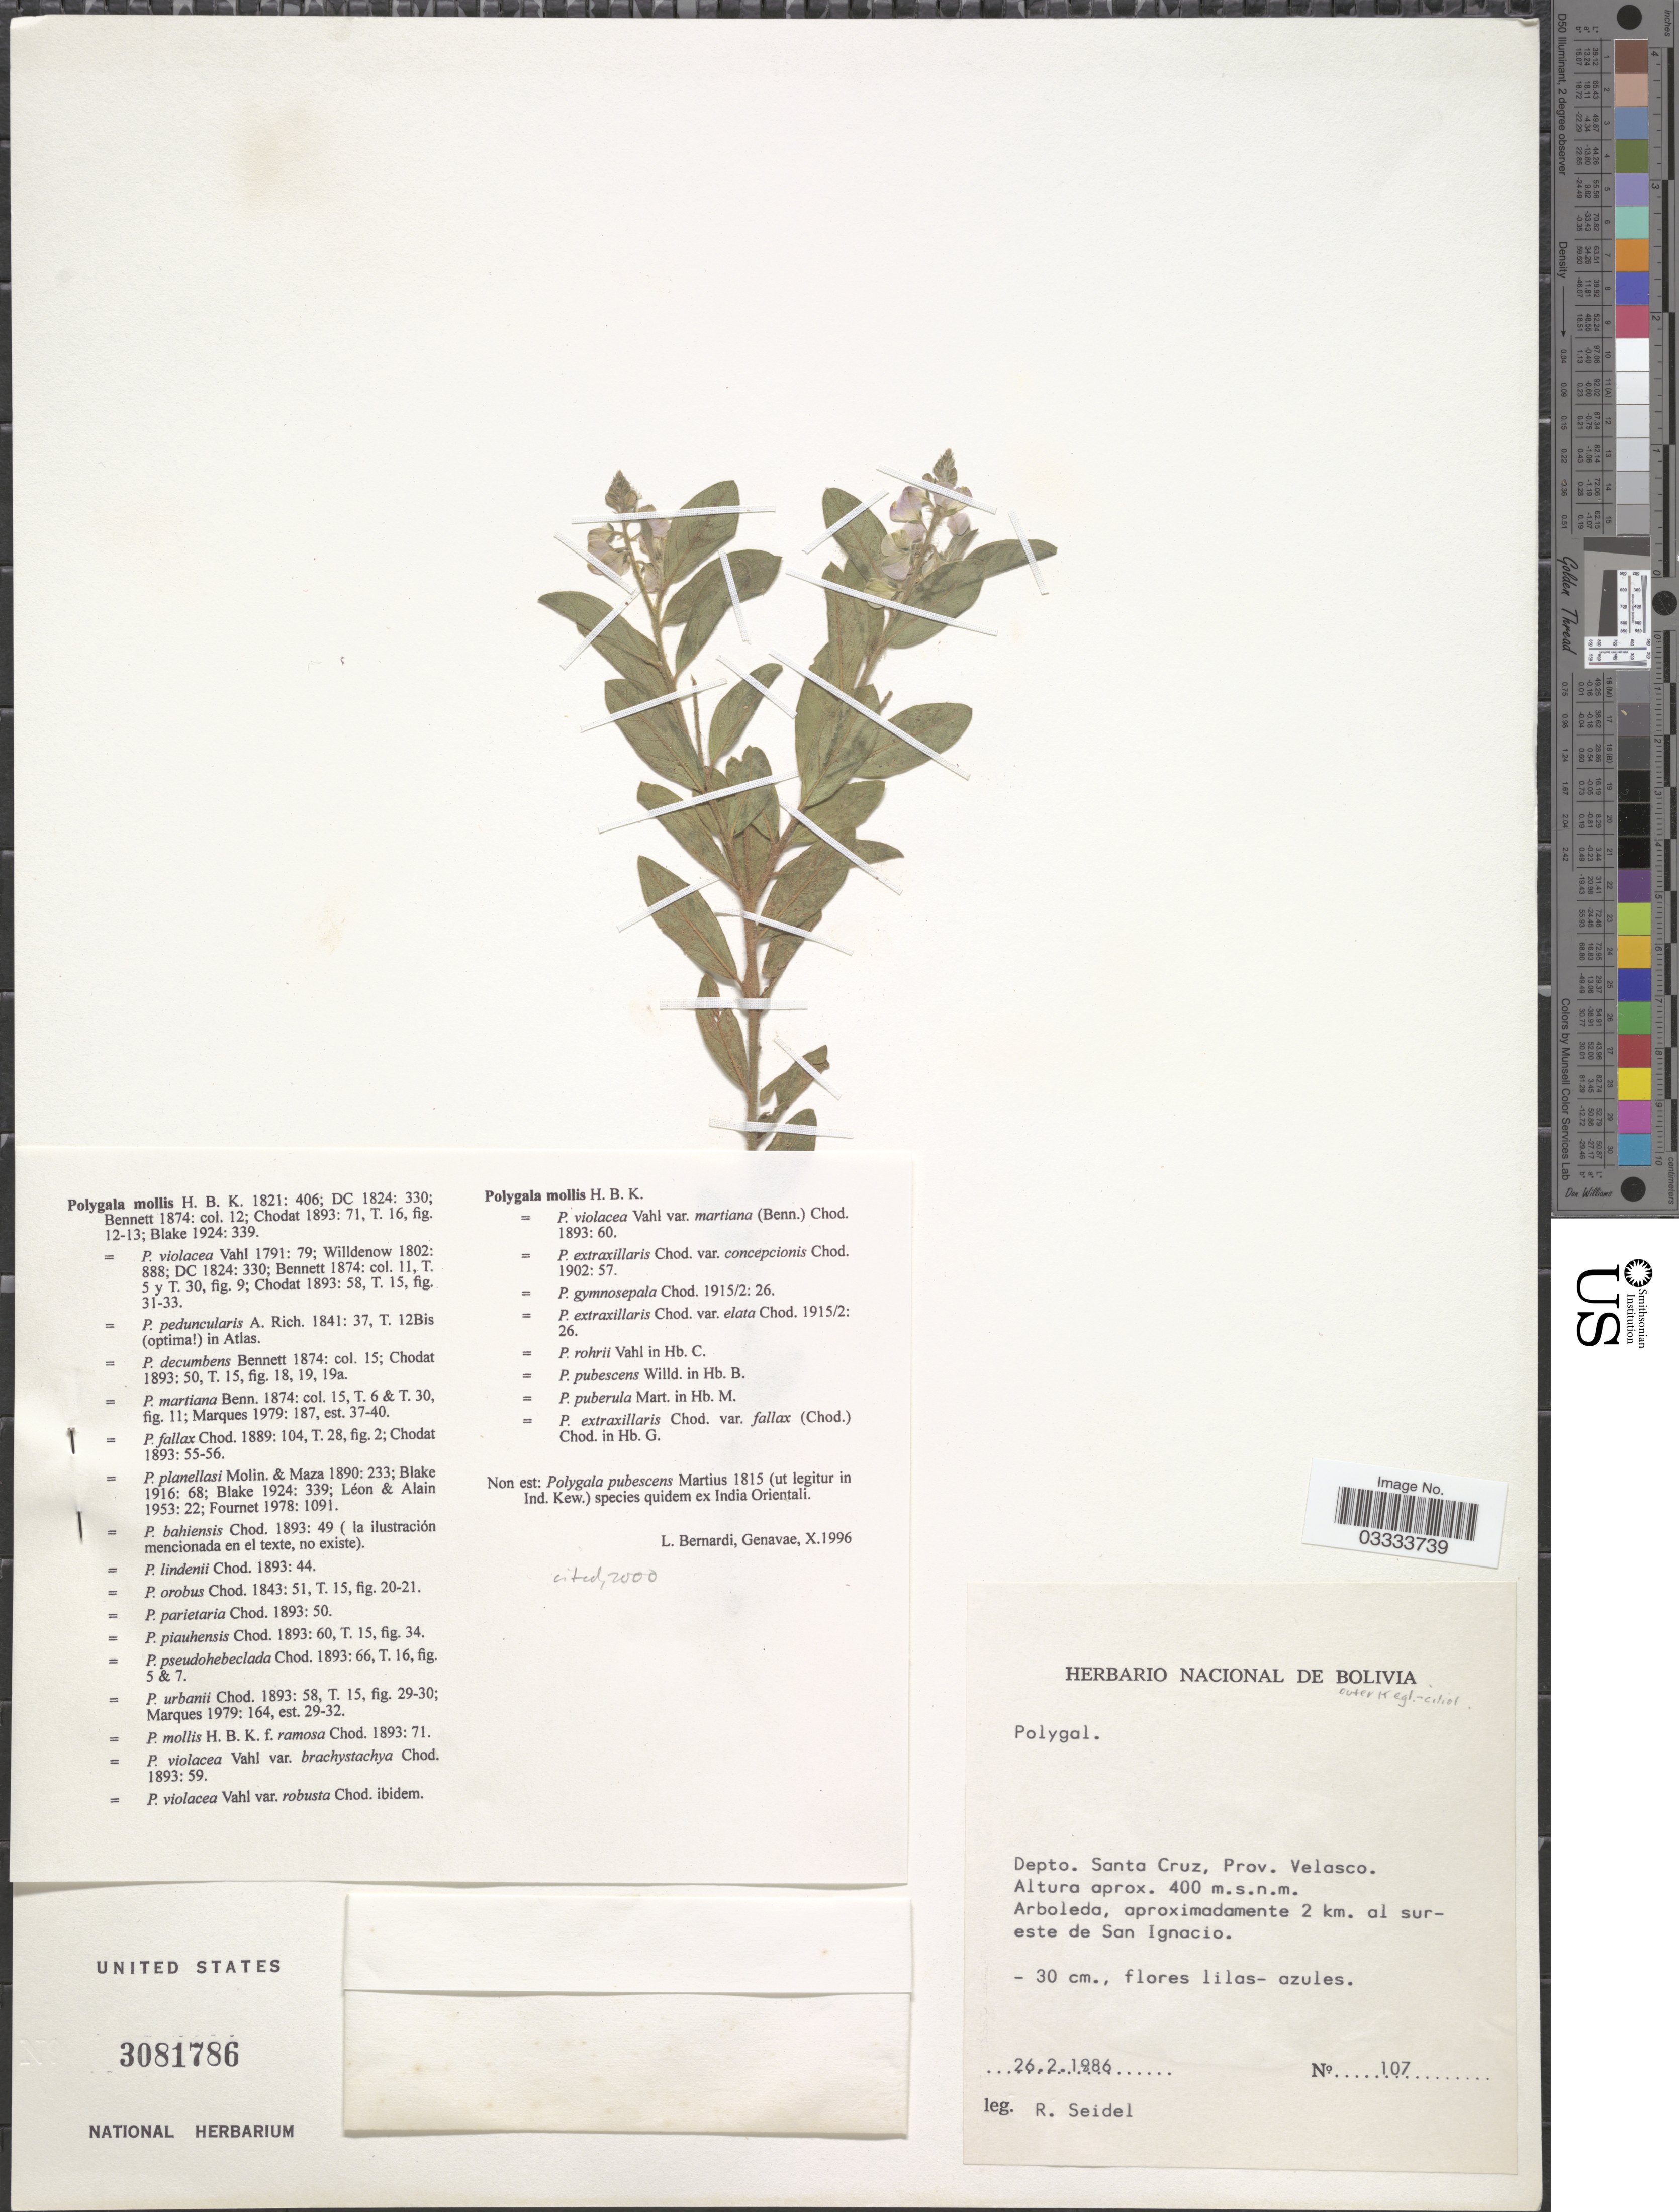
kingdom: Plantae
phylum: Tracheophyta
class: Magnoliopsida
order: Fabales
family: Polygalaceae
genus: Polygala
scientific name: Polygala mollis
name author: Kunth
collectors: R. Seidel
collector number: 107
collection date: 1986-02-26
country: Bolivia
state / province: Santa Cruz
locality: Depto. Santa Cruz, Prov. Velasco. Arboleda, aproximadamente 2 km. al sur-este de San Ignacio.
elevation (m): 400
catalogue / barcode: US 3081786